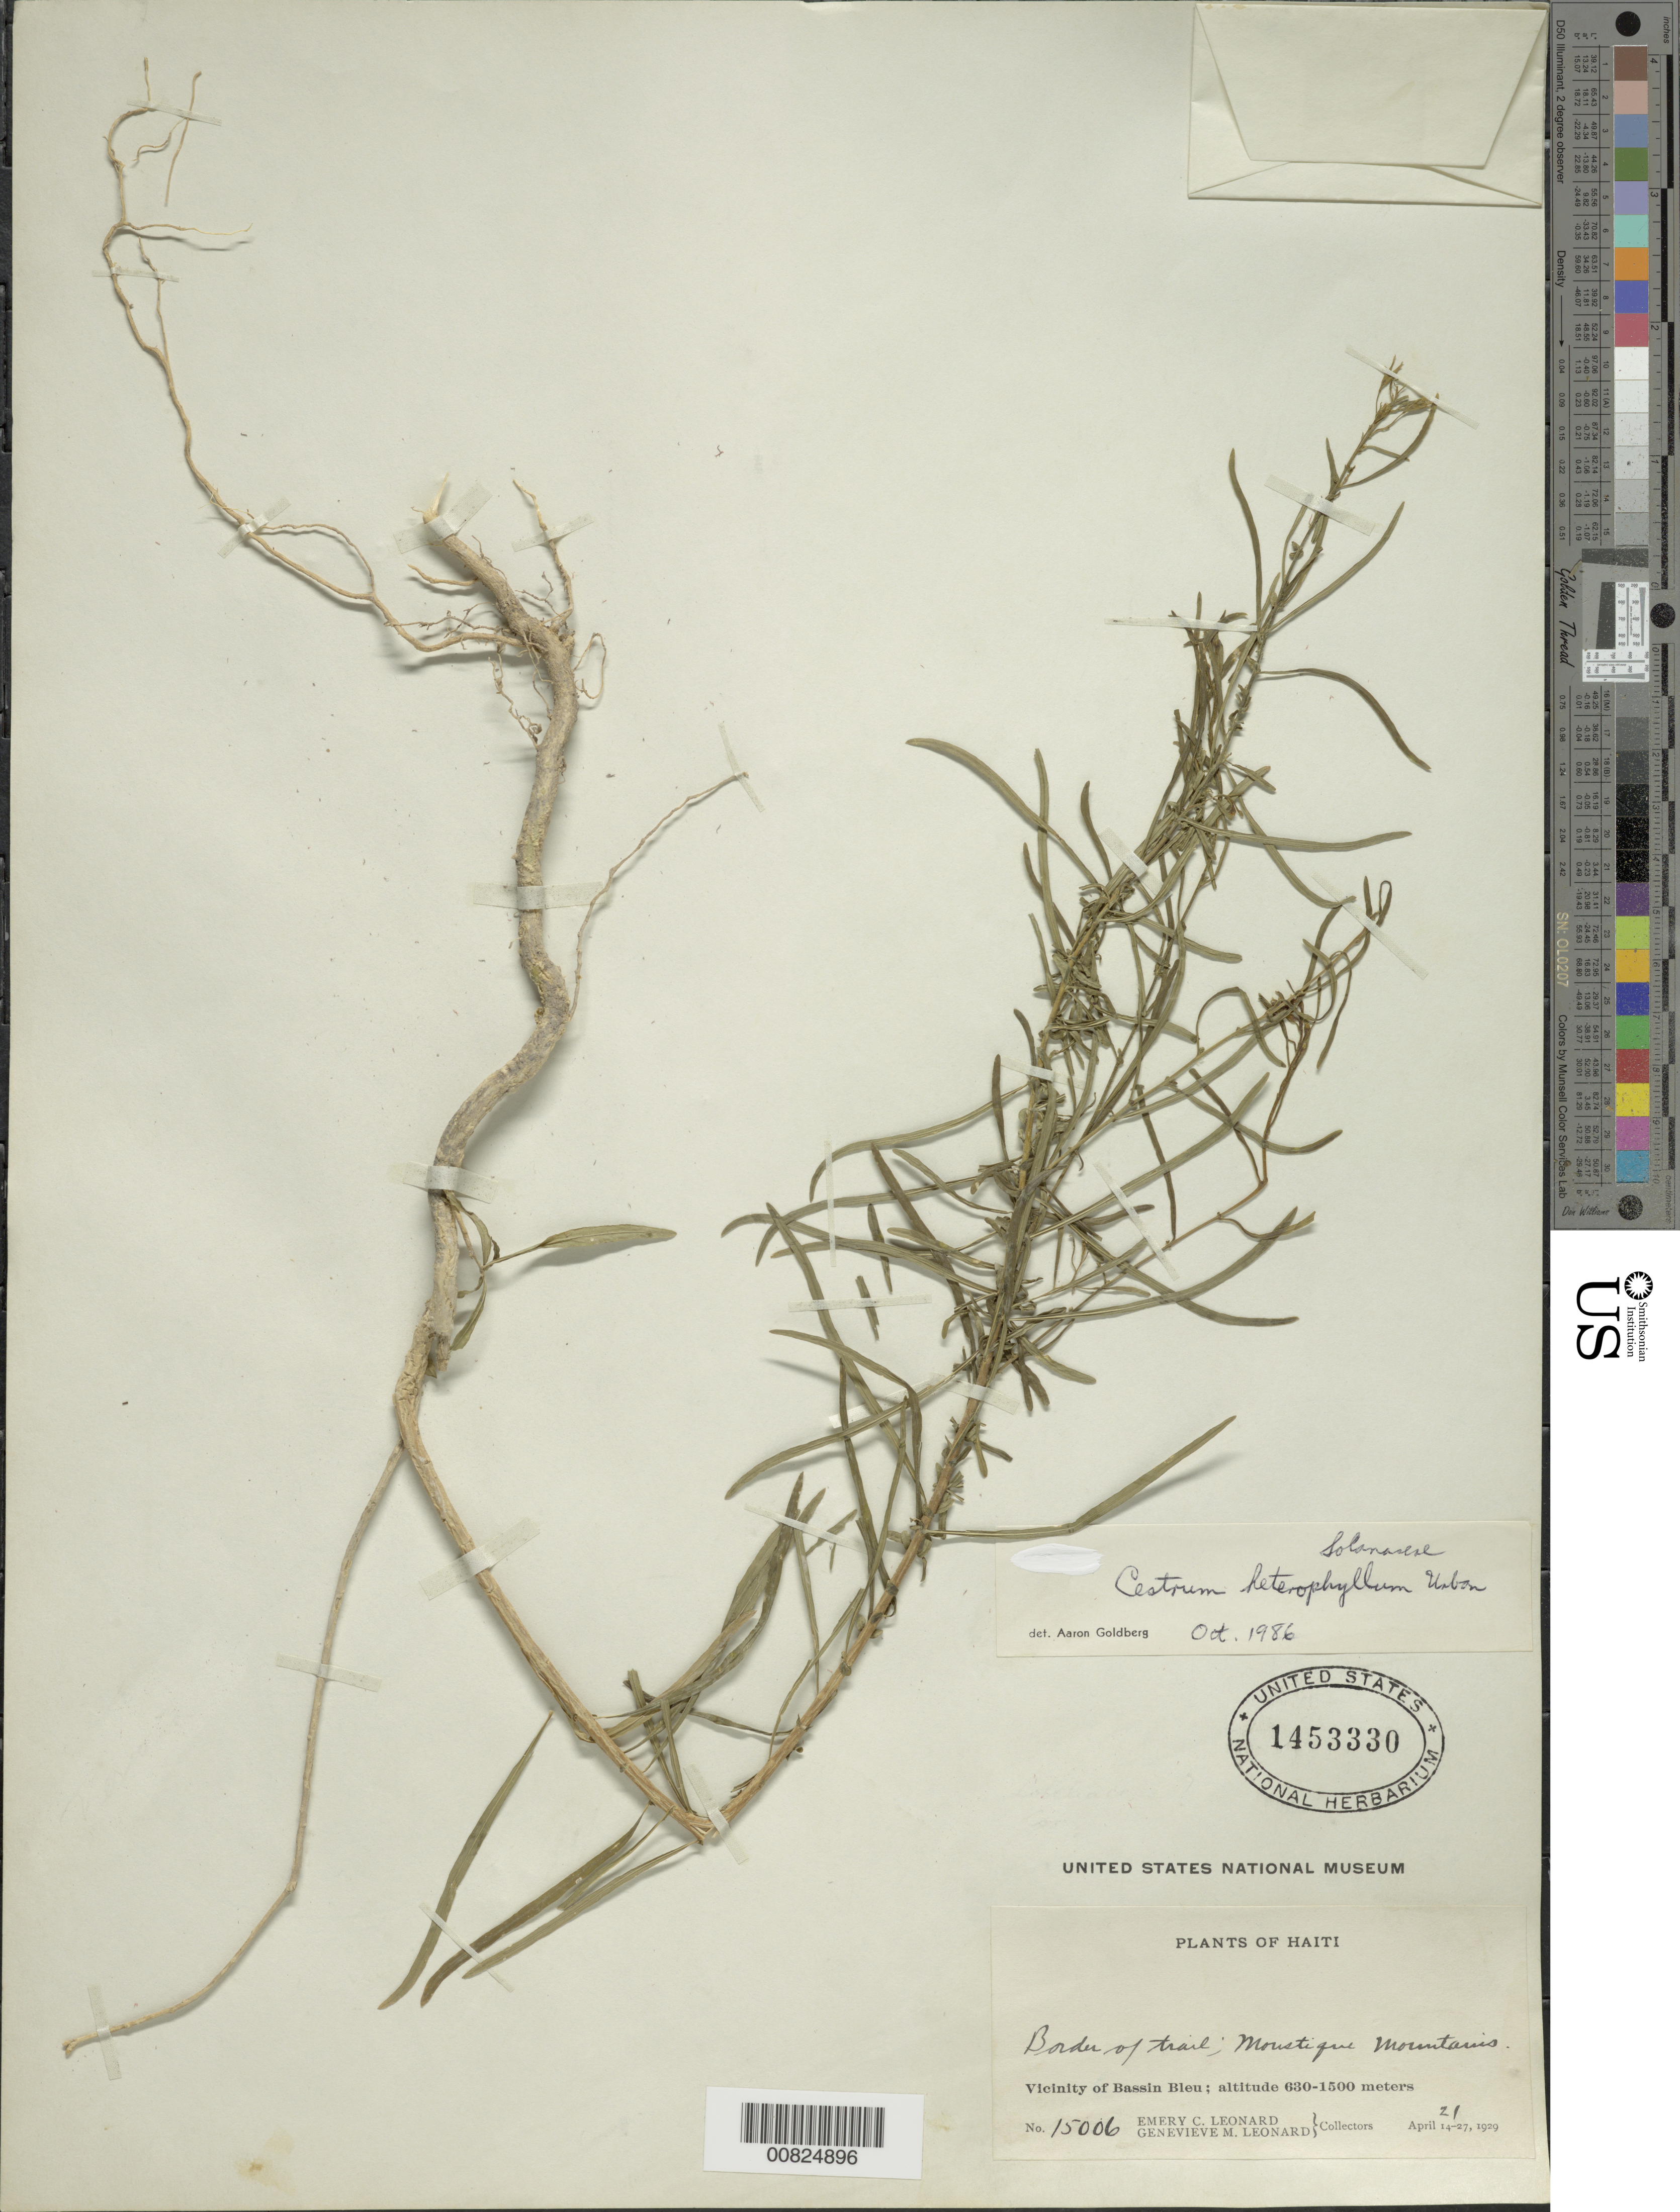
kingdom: Plantae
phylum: Tracheophyta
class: Magnoliopsida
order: Solanales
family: Solanaceae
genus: Cestrum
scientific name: Cestrum heterophyllum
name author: Urb.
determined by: Goldberg, Aaron, (US), NMNH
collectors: E. C. Leonard & G. M. Leonard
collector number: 15006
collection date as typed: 21 Apr 1910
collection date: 1910-04-21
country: Haiti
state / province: Nord-Ouest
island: Hispaniola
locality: Vicinity of Bassin Bleu, Moustique Mountains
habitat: Border of trail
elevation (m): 630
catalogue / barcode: US 1453330